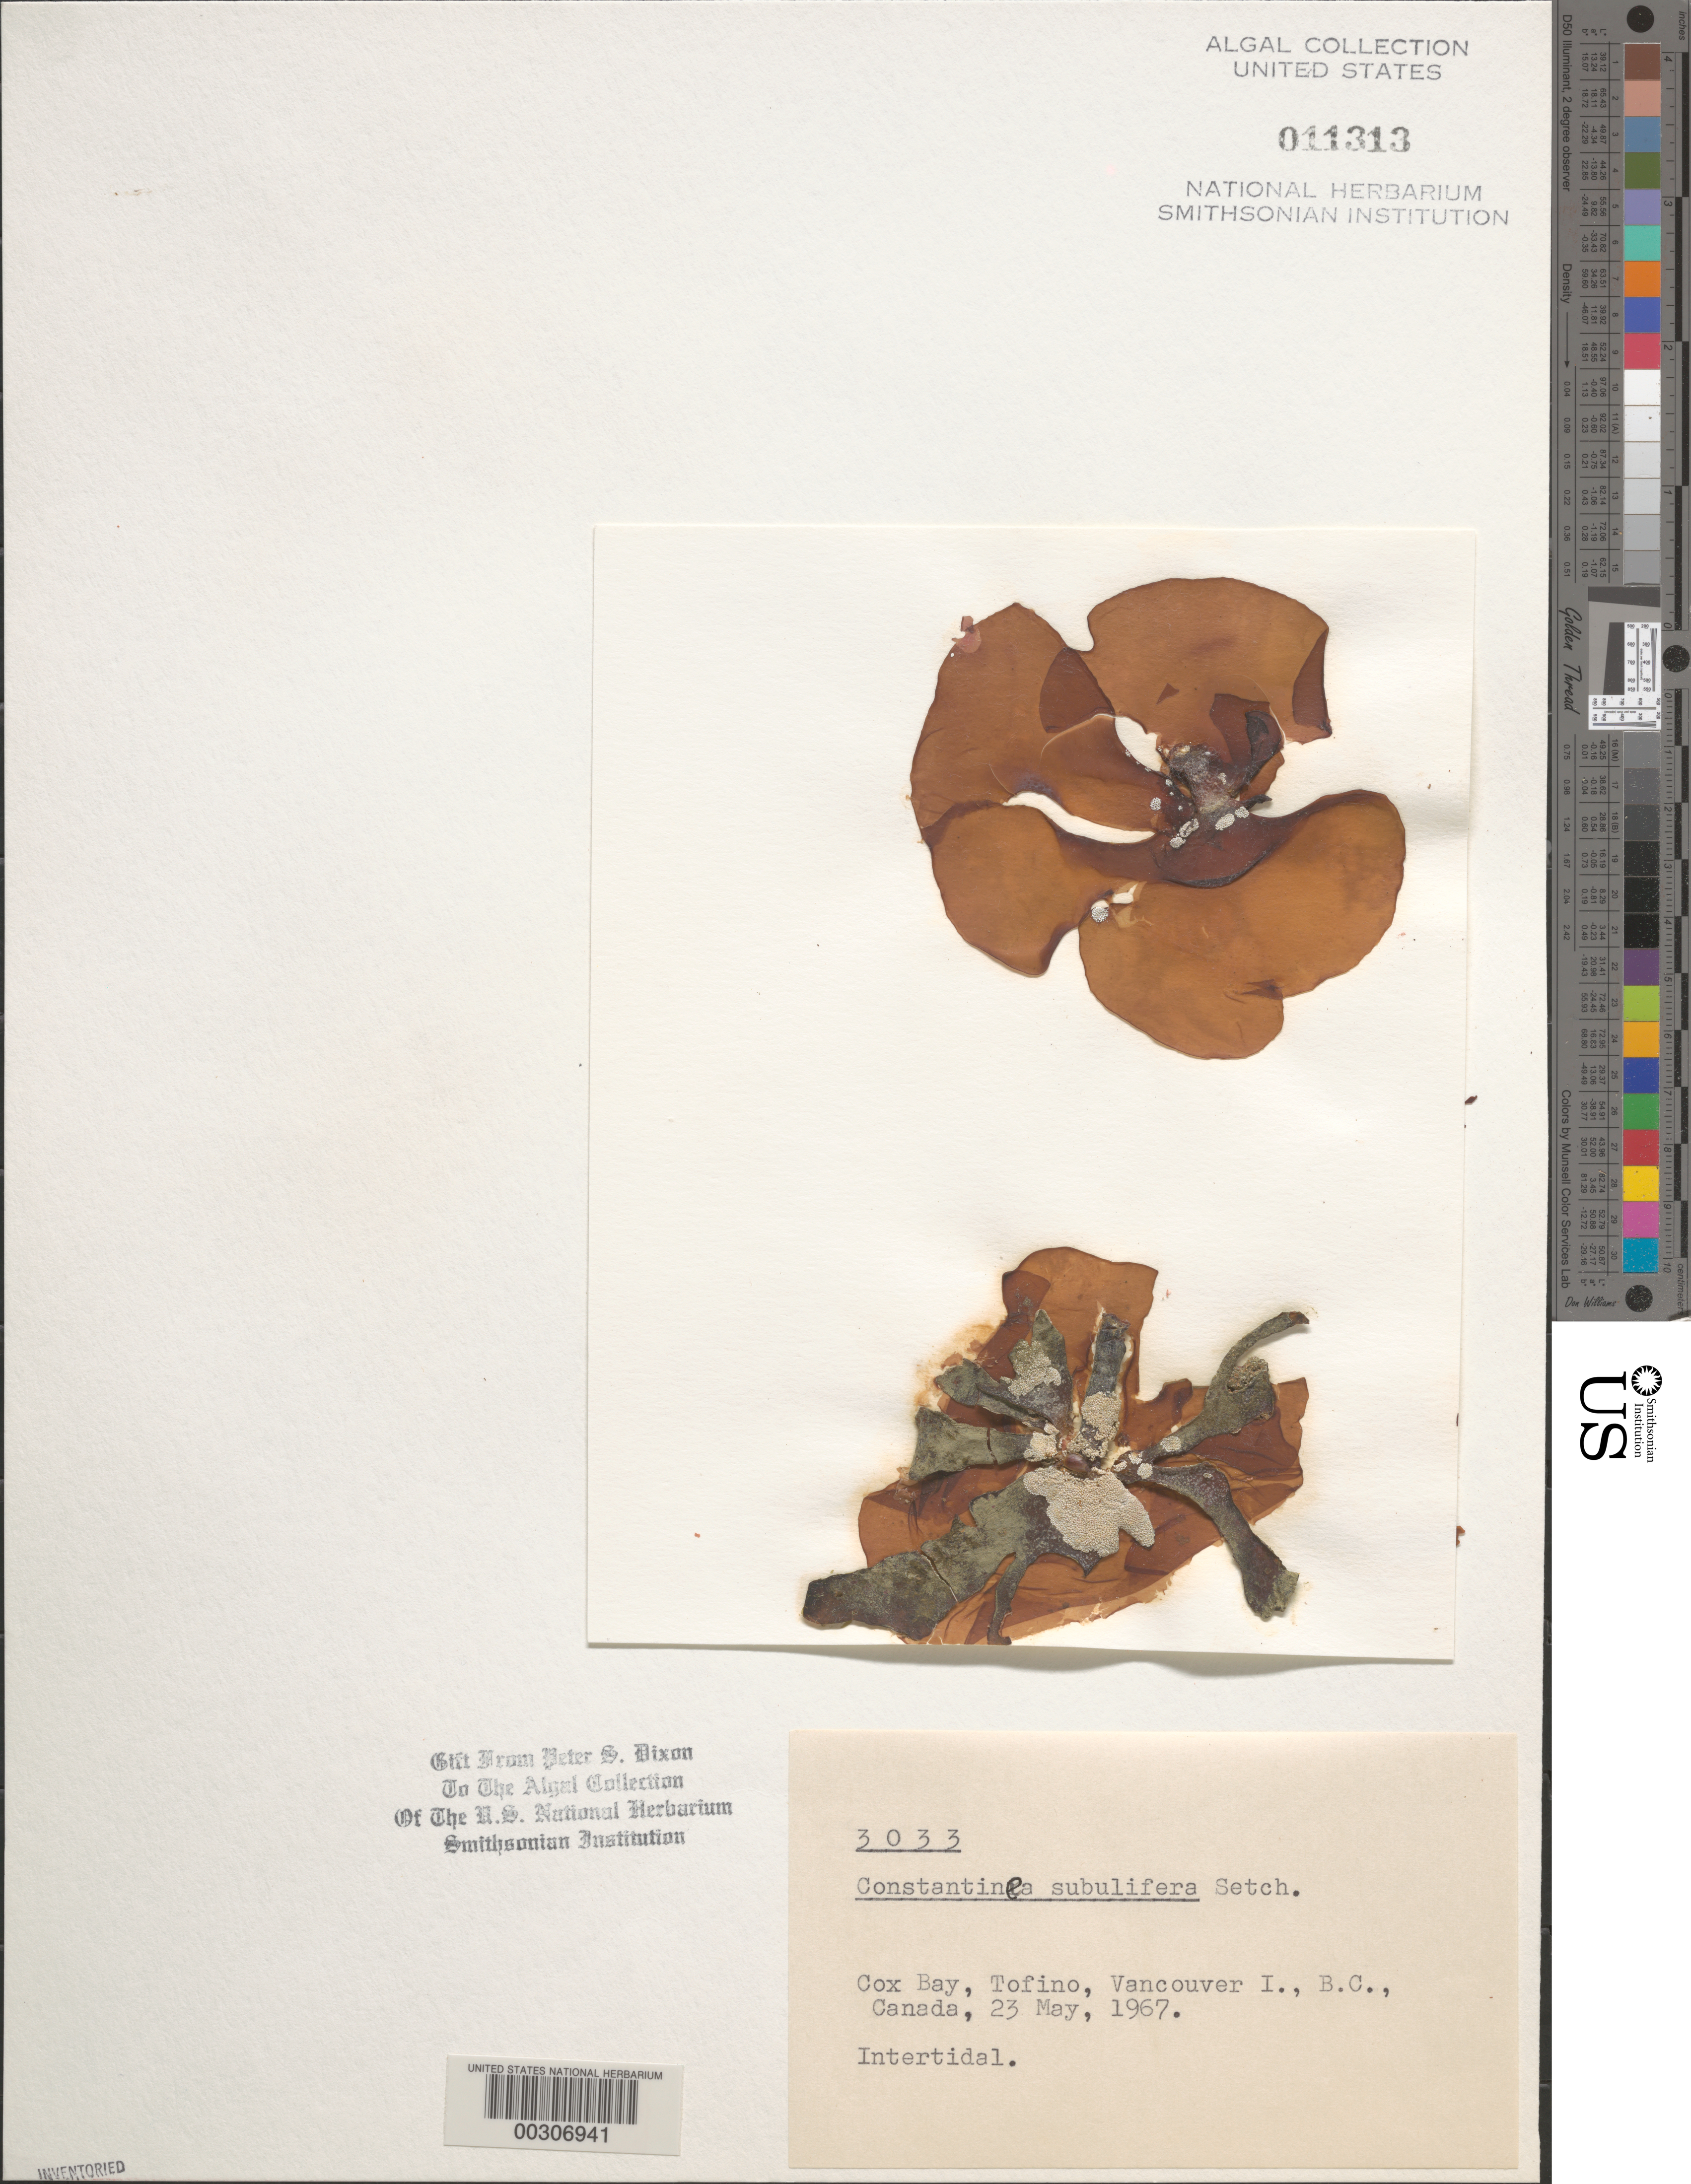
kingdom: Plantae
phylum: Rhodophyta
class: Florideophyceae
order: Gigartinales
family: Dumontiaceae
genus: Constantinea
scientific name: Constantinea subulifera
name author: Setch.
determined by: Dixon, P. S.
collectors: P. S. Dixon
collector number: PSD 3033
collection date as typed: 23 May 1967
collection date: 1967-05-23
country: Canada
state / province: British Columbia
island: Vancouver Island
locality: Cox Bay, Tofino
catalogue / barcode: US 11313